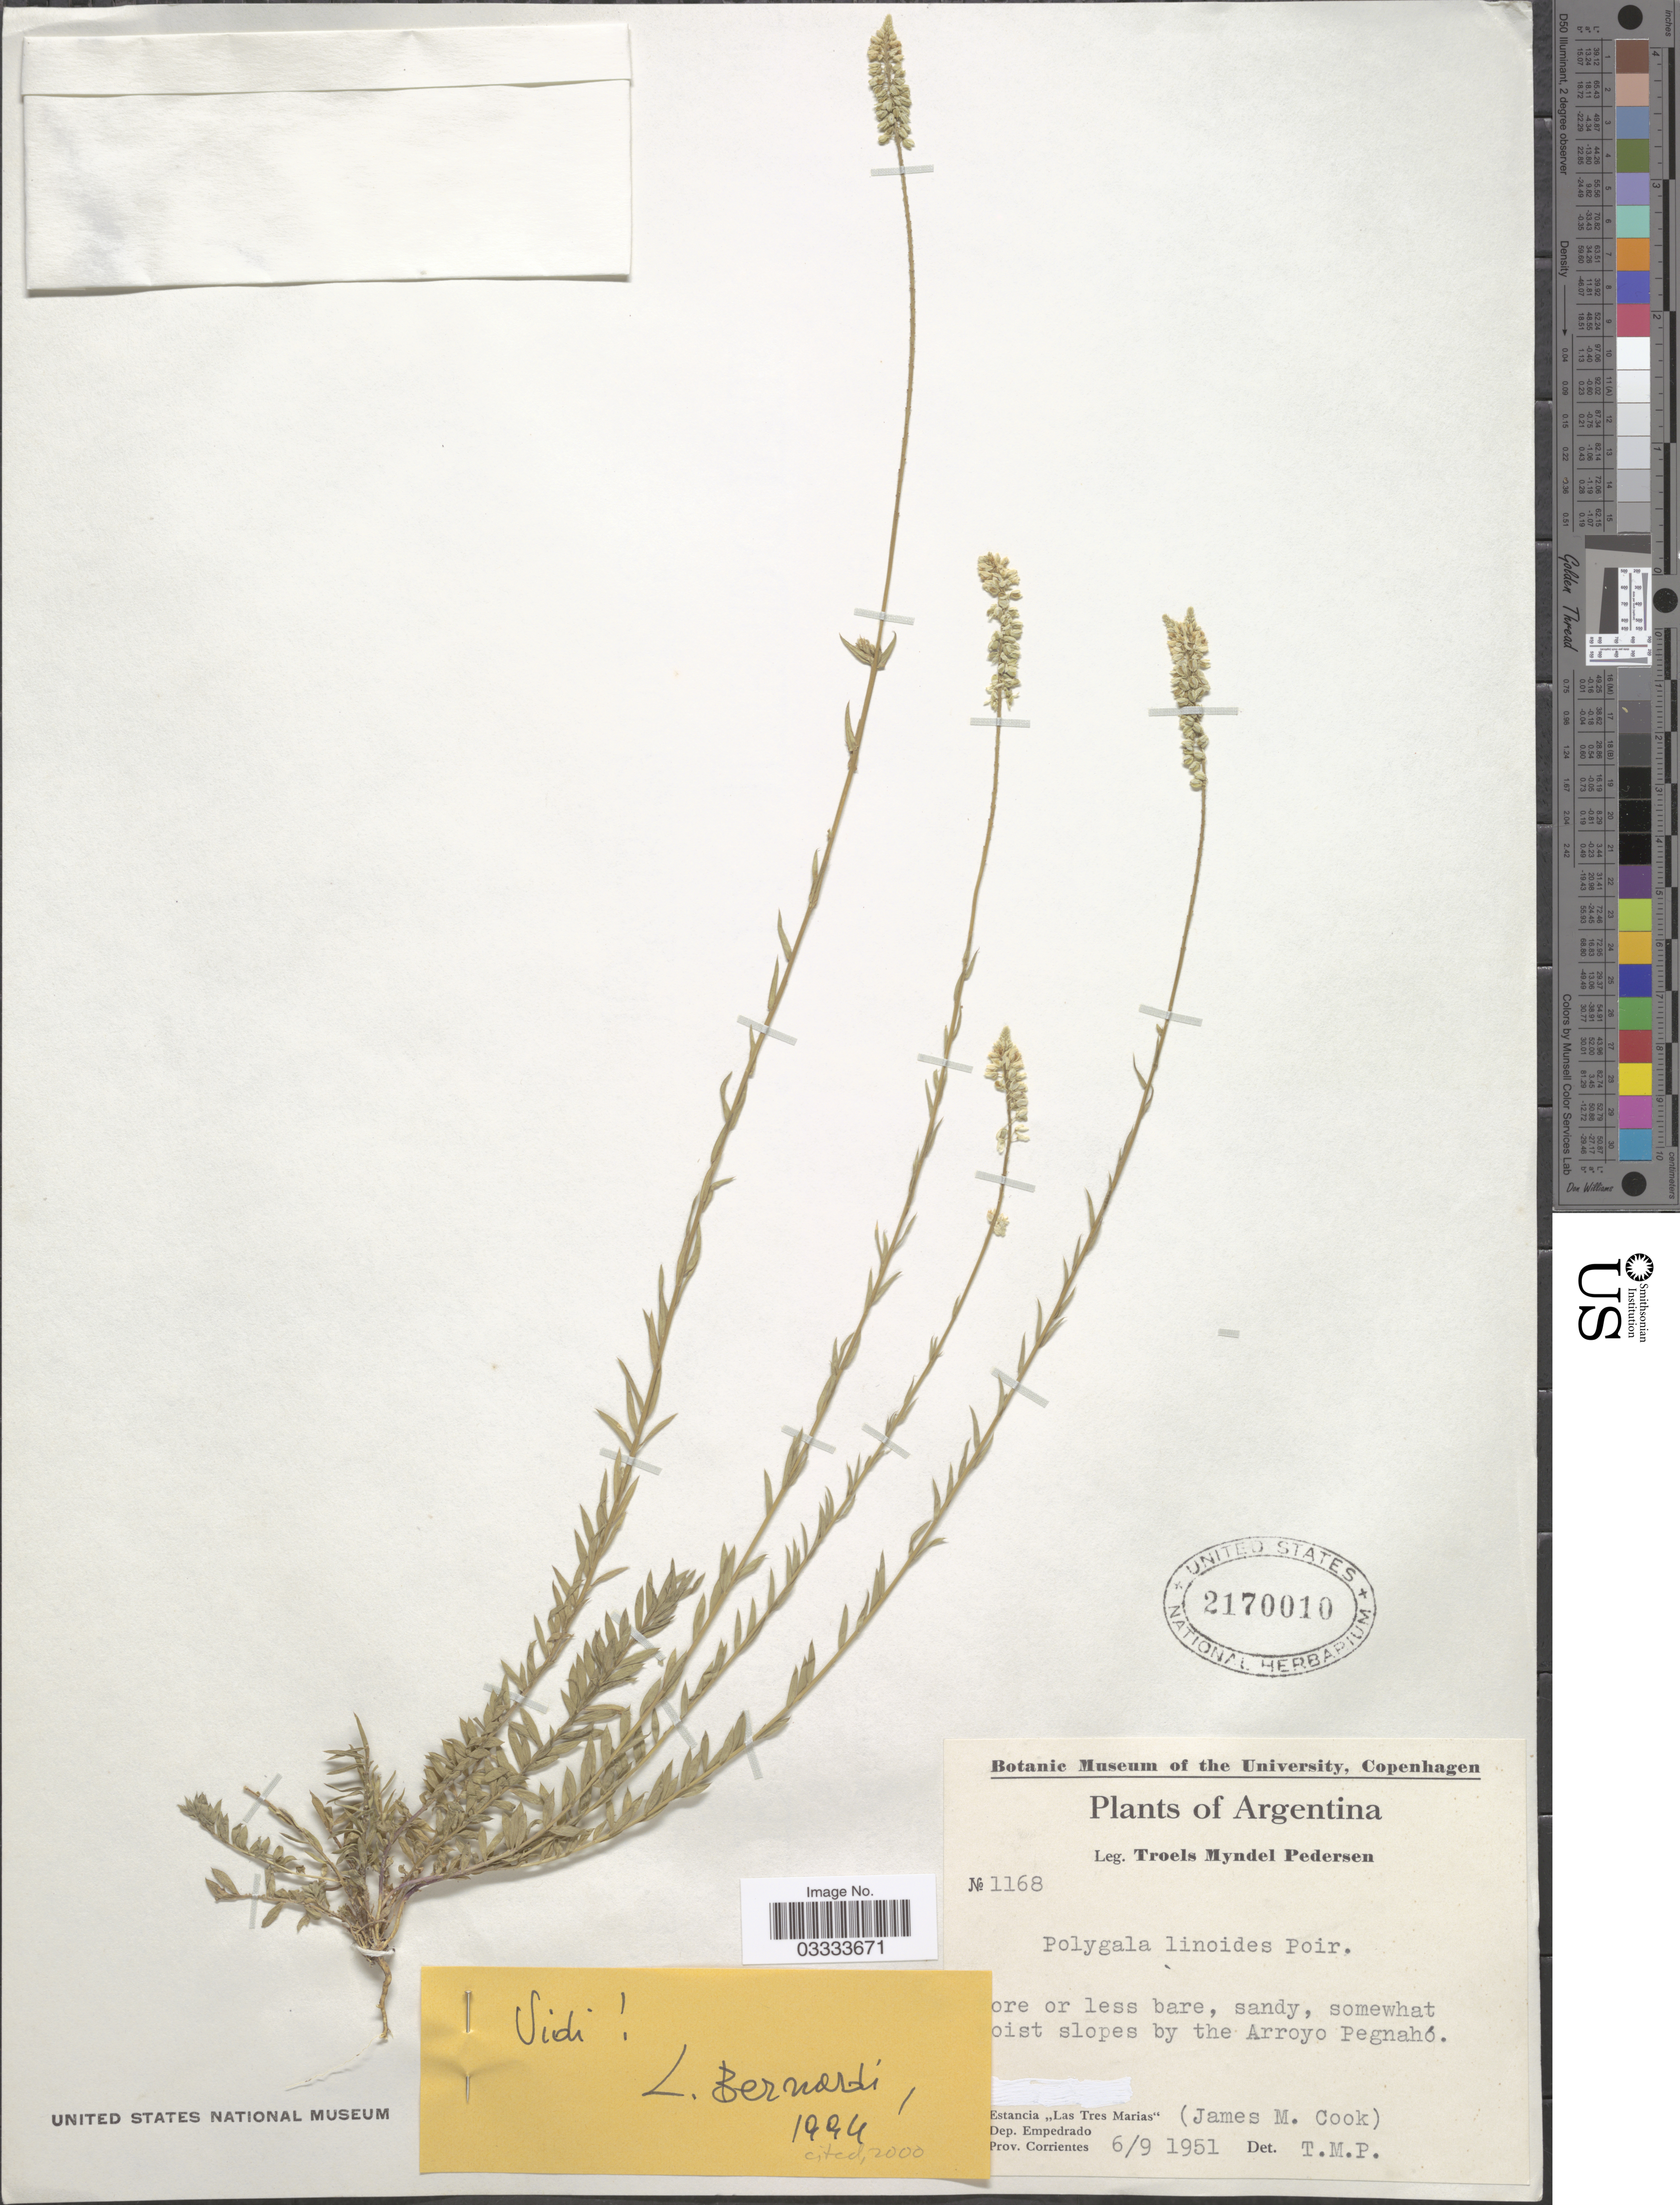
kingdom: Plantae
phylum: Tracheophyta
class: Magnoliopsida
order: Fabales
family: Polygalaceae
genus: Polygala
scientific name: Polygala linoides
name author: Poir.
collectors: T. Pederson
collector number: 1168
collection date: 1951-09-06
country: Argentina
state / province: Corrientes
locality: Slopes by the Arroyo Pegnahó. Estancia "Las Tres Marias". Dep. Empedrado. (James M. Cook). [unsure placement]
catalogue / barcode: US 2170010